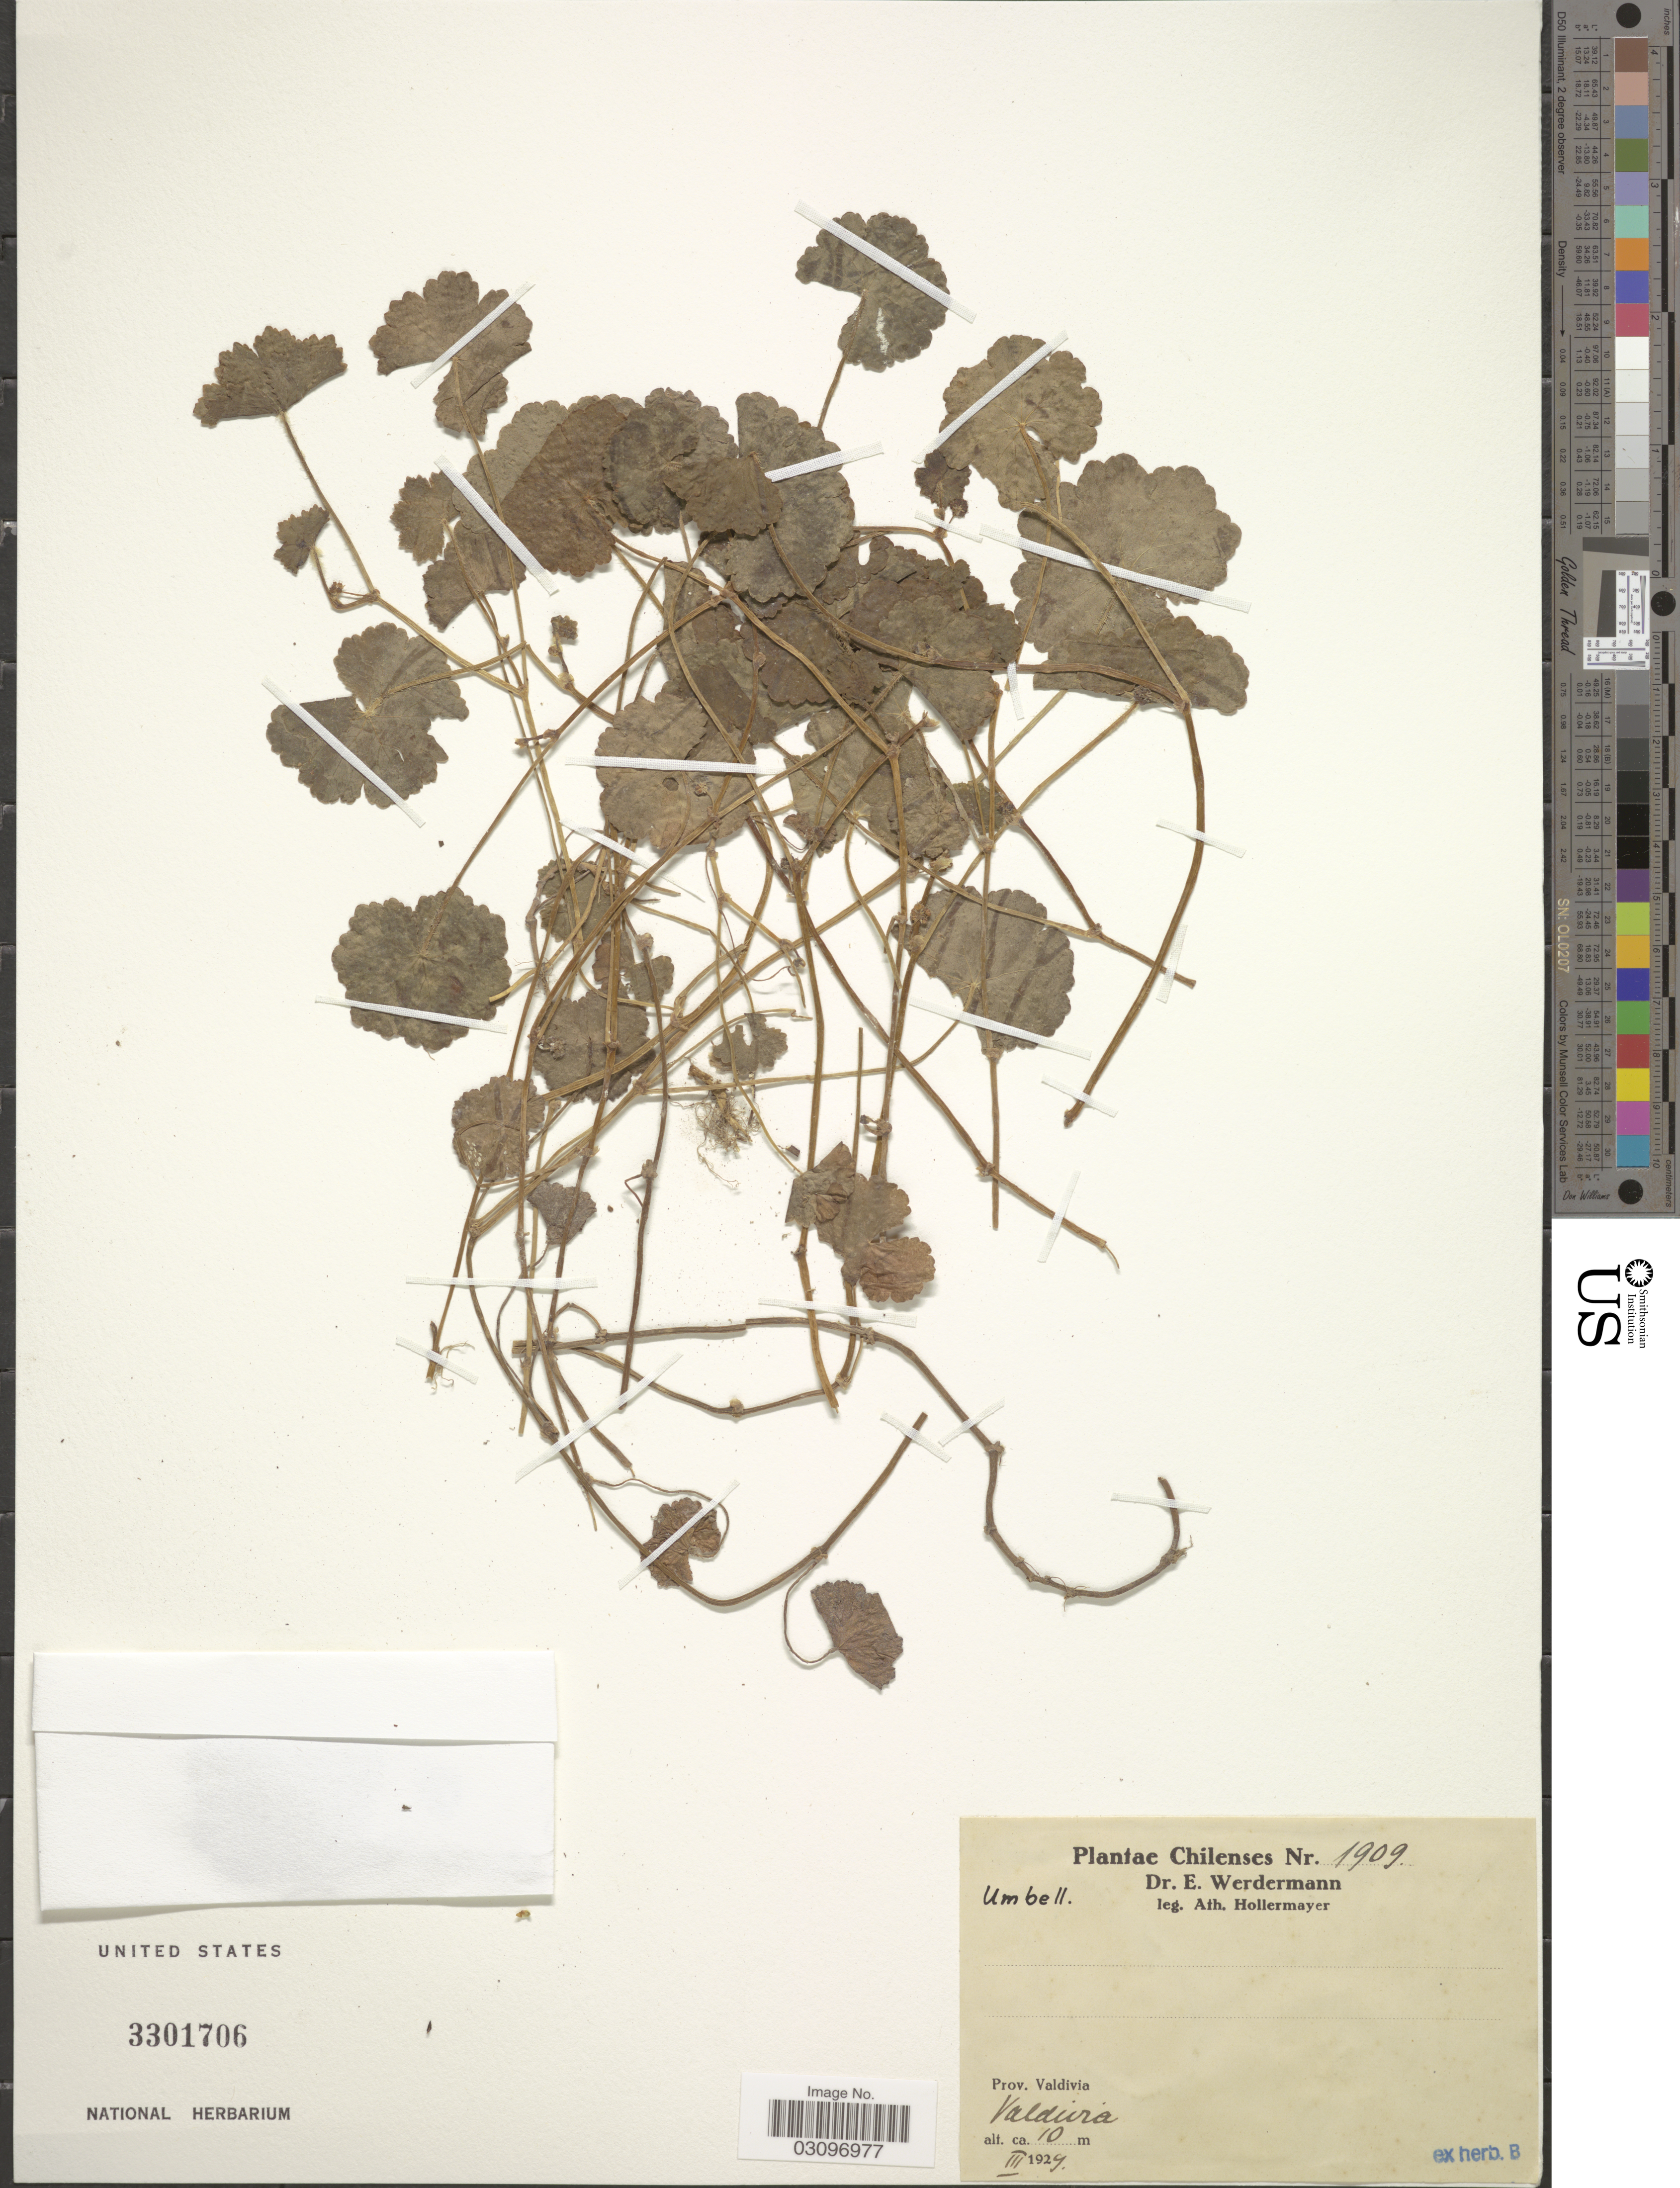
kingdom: Plantae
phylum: Tracheophyta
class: Magnoliopsida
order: Apiales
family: Araliaceae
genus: Hydrocotyle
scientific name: Hydrocotyle sp.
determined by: Mendoza, M.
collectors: A. Hollermayer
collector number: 1909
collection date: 1929-03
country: Chile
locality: Prov. Valdivia. Valdivia.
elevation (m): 10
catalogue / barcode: US 3301706